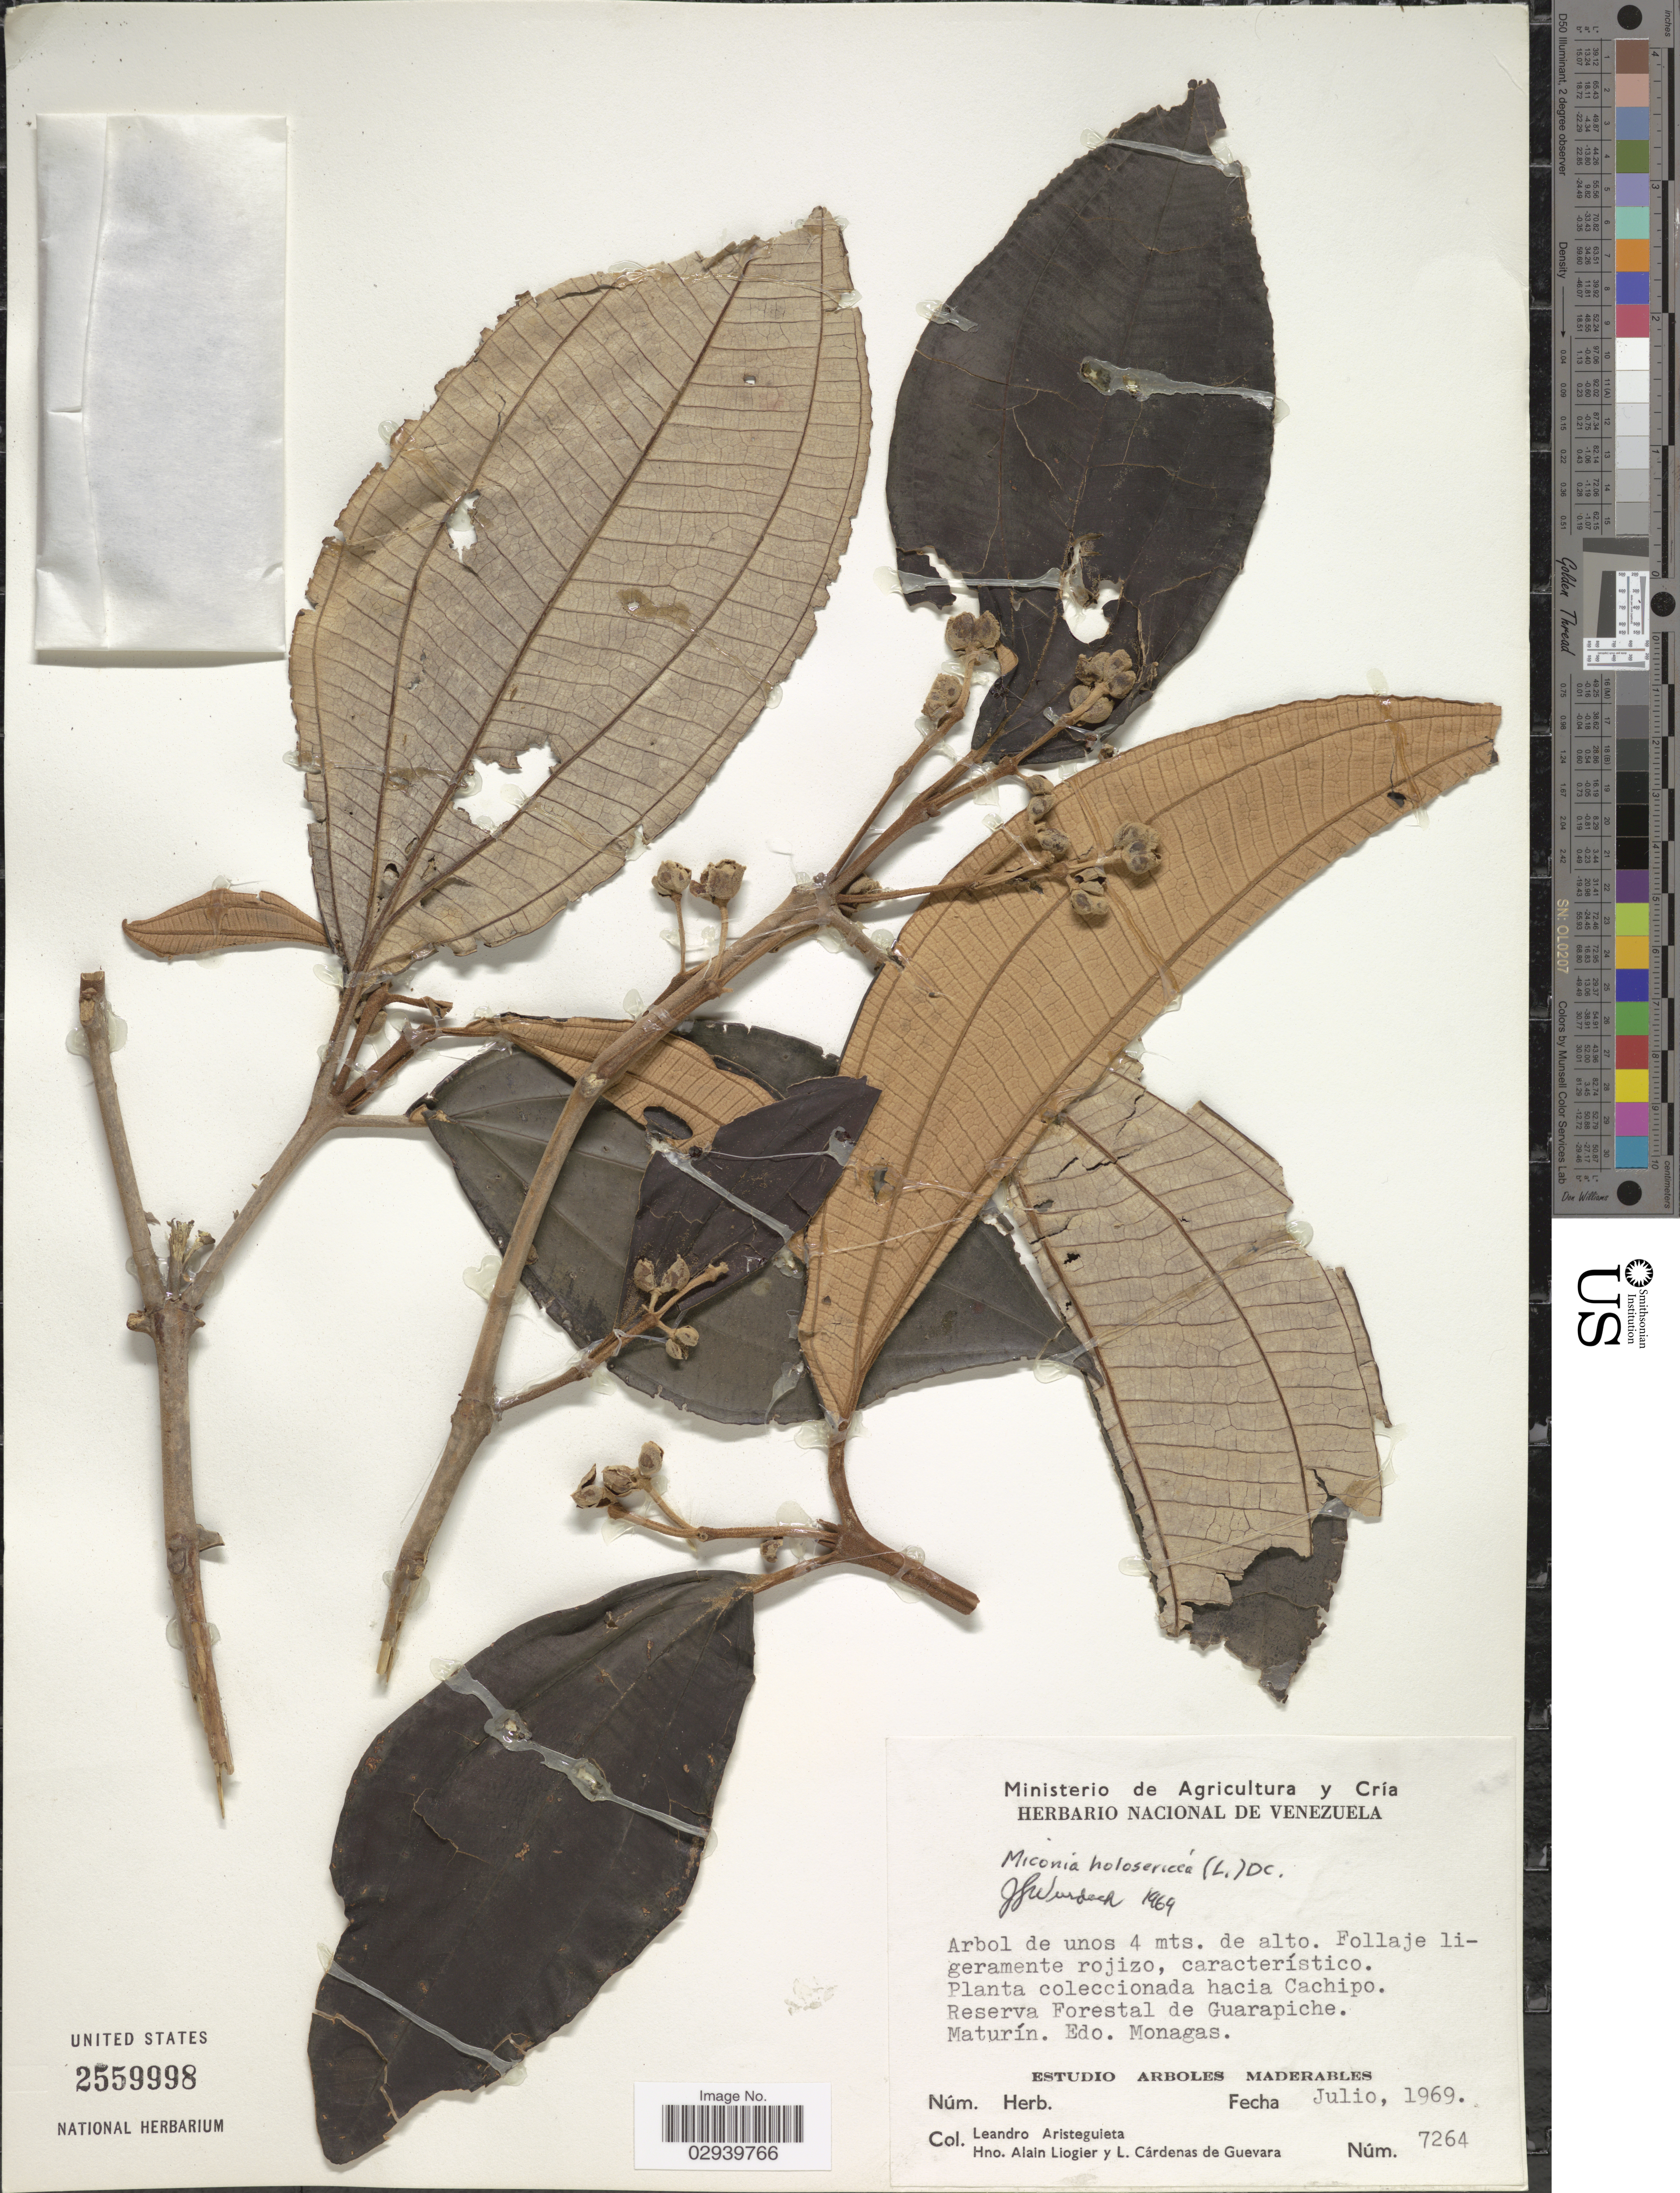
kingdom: Plantae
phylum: Tracheophyta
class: Magnoliopsida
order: Myrtales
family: Melastomataceae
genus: Miconia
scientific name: Miconia holosericea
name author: (L.) DC.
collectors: L. Aristeguieta, A. H. Liogier & L. De Guevara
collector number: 7264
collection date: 1969-07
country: Venezuela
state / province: Monagas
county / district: Maturin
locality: Planta coleccionada hacia Cachipo. Reserva Forestal de Guarapiche.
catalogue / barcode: US 2559998